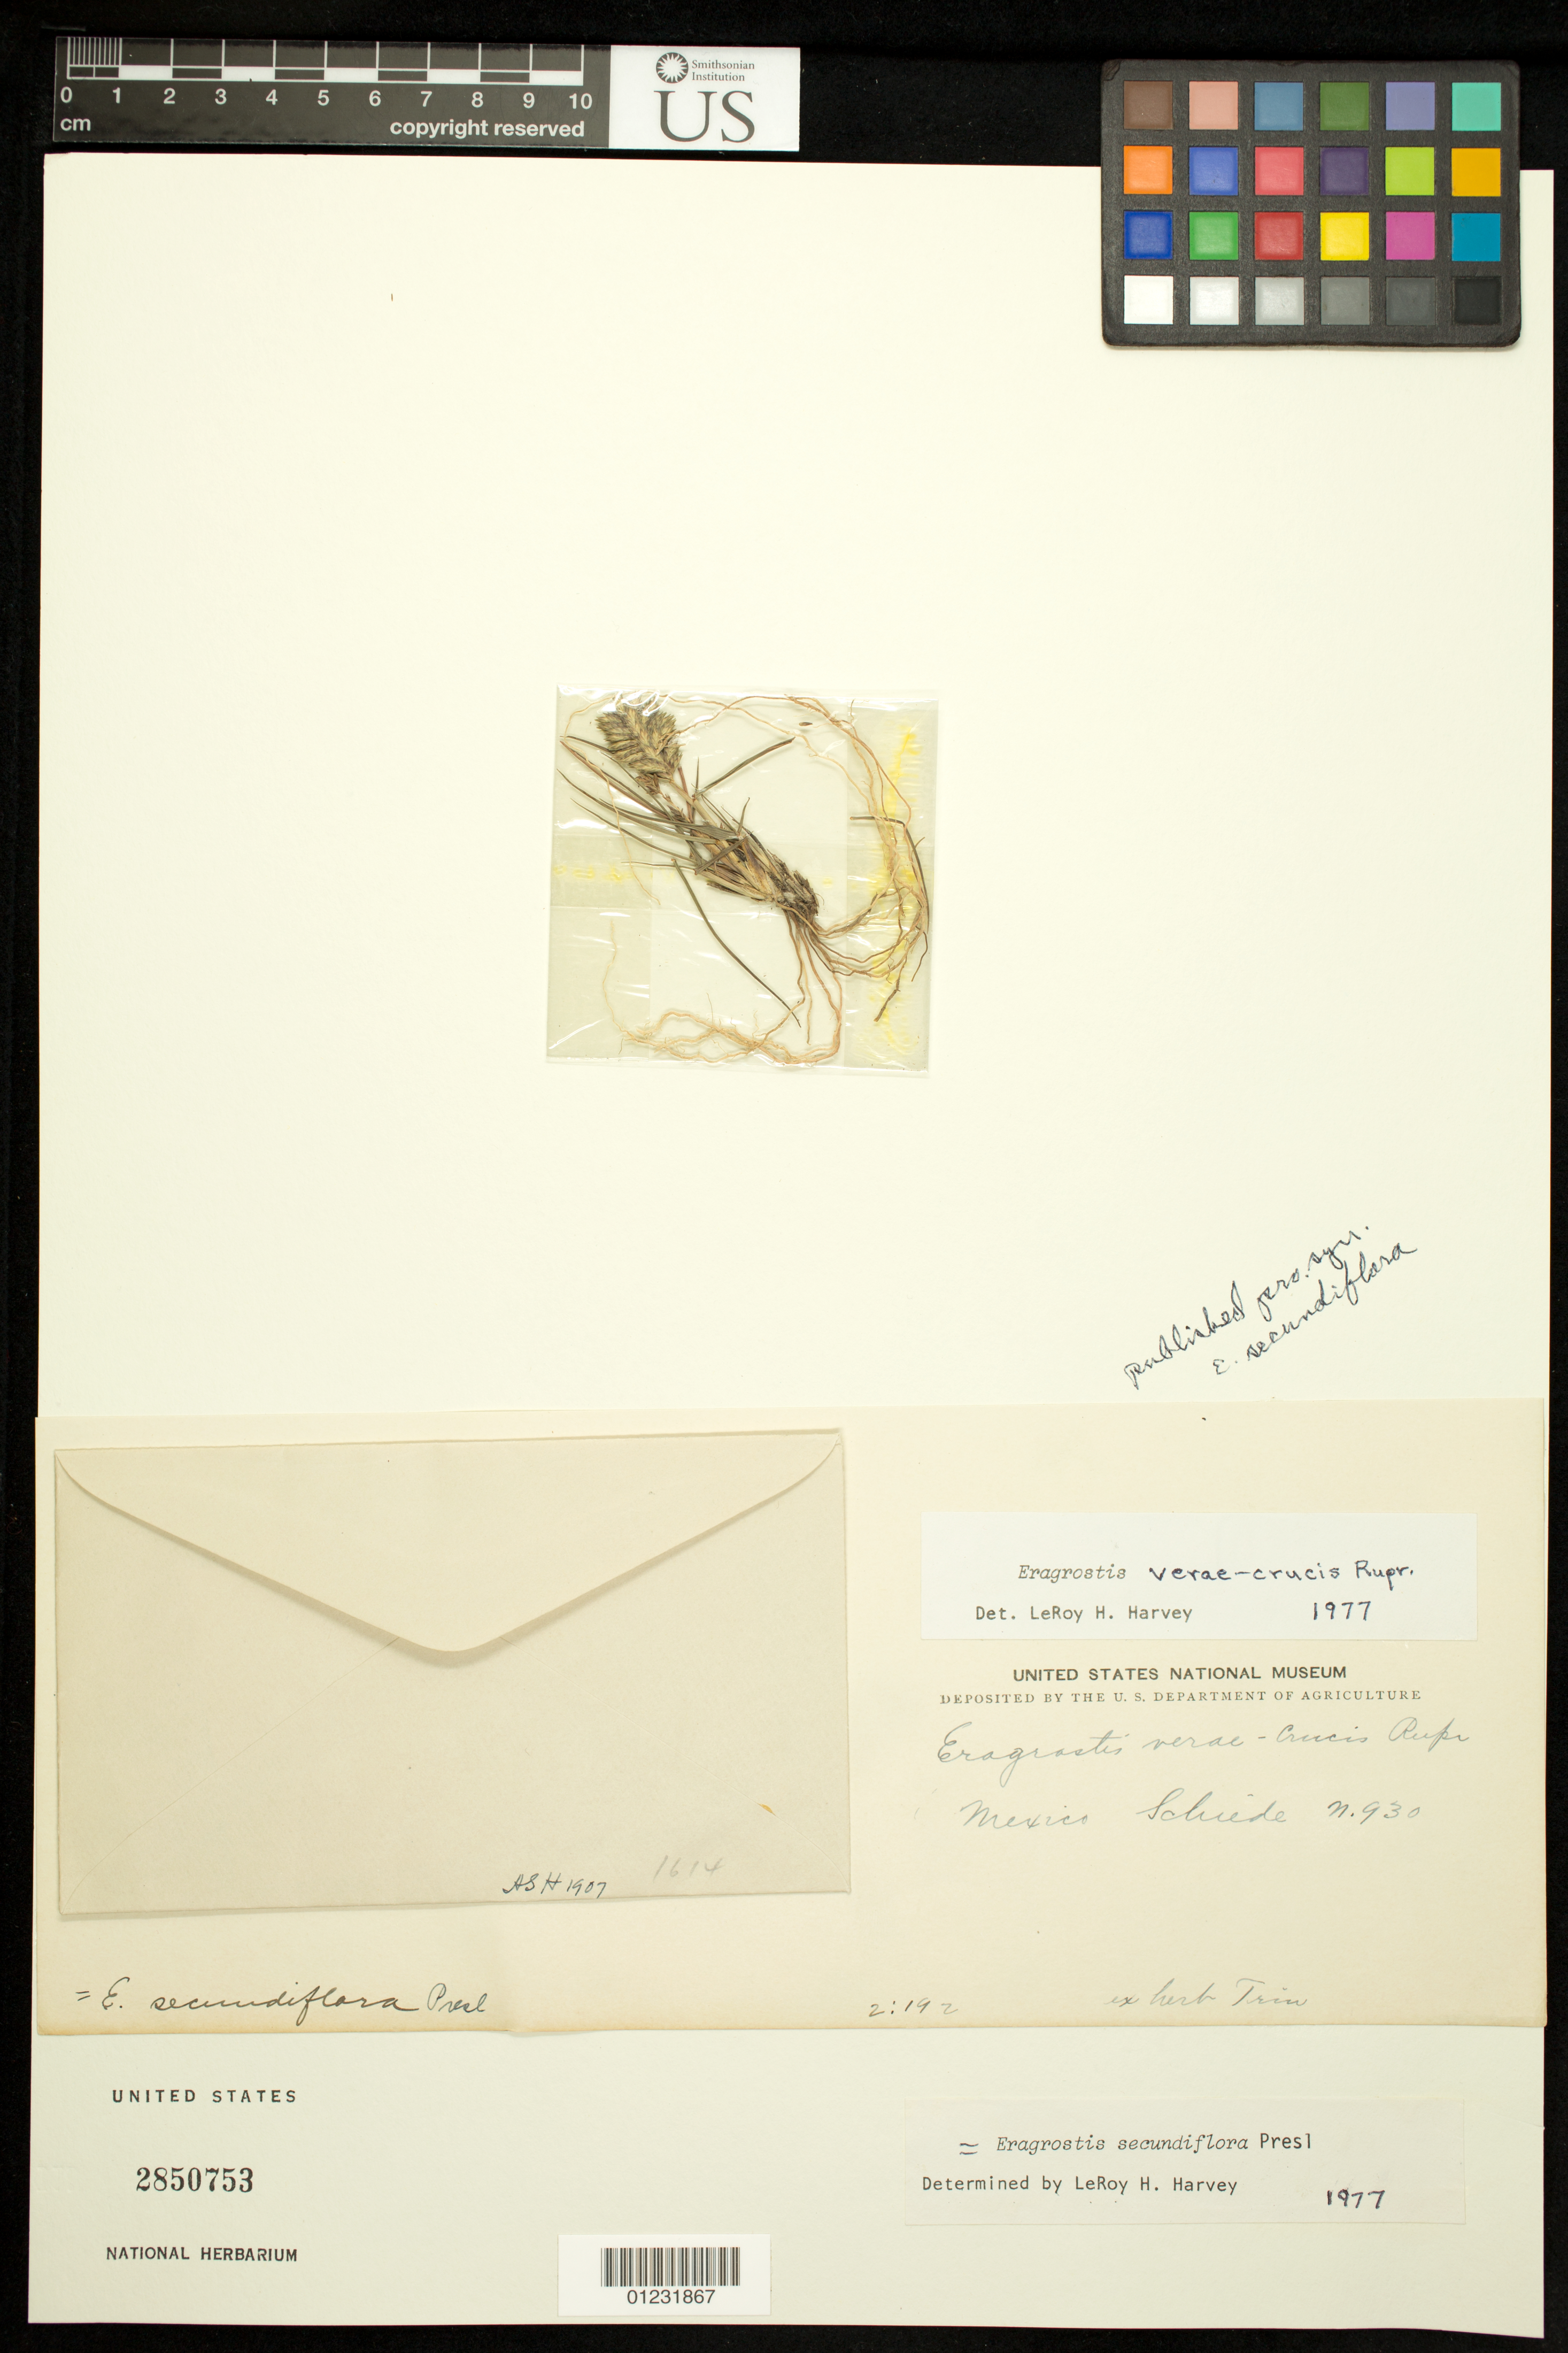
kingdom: Plantae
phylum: Tracheophyta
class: Liliopsida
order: Poales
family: Poaceae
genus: Eragrostis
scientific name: Eragrostis secundiflora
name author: J. Presl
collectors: C. J. W. Schiede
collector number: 930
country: Mexico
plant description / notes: Fragmentary material of type specimen ex herb.Trin.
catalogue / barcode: US 2850753